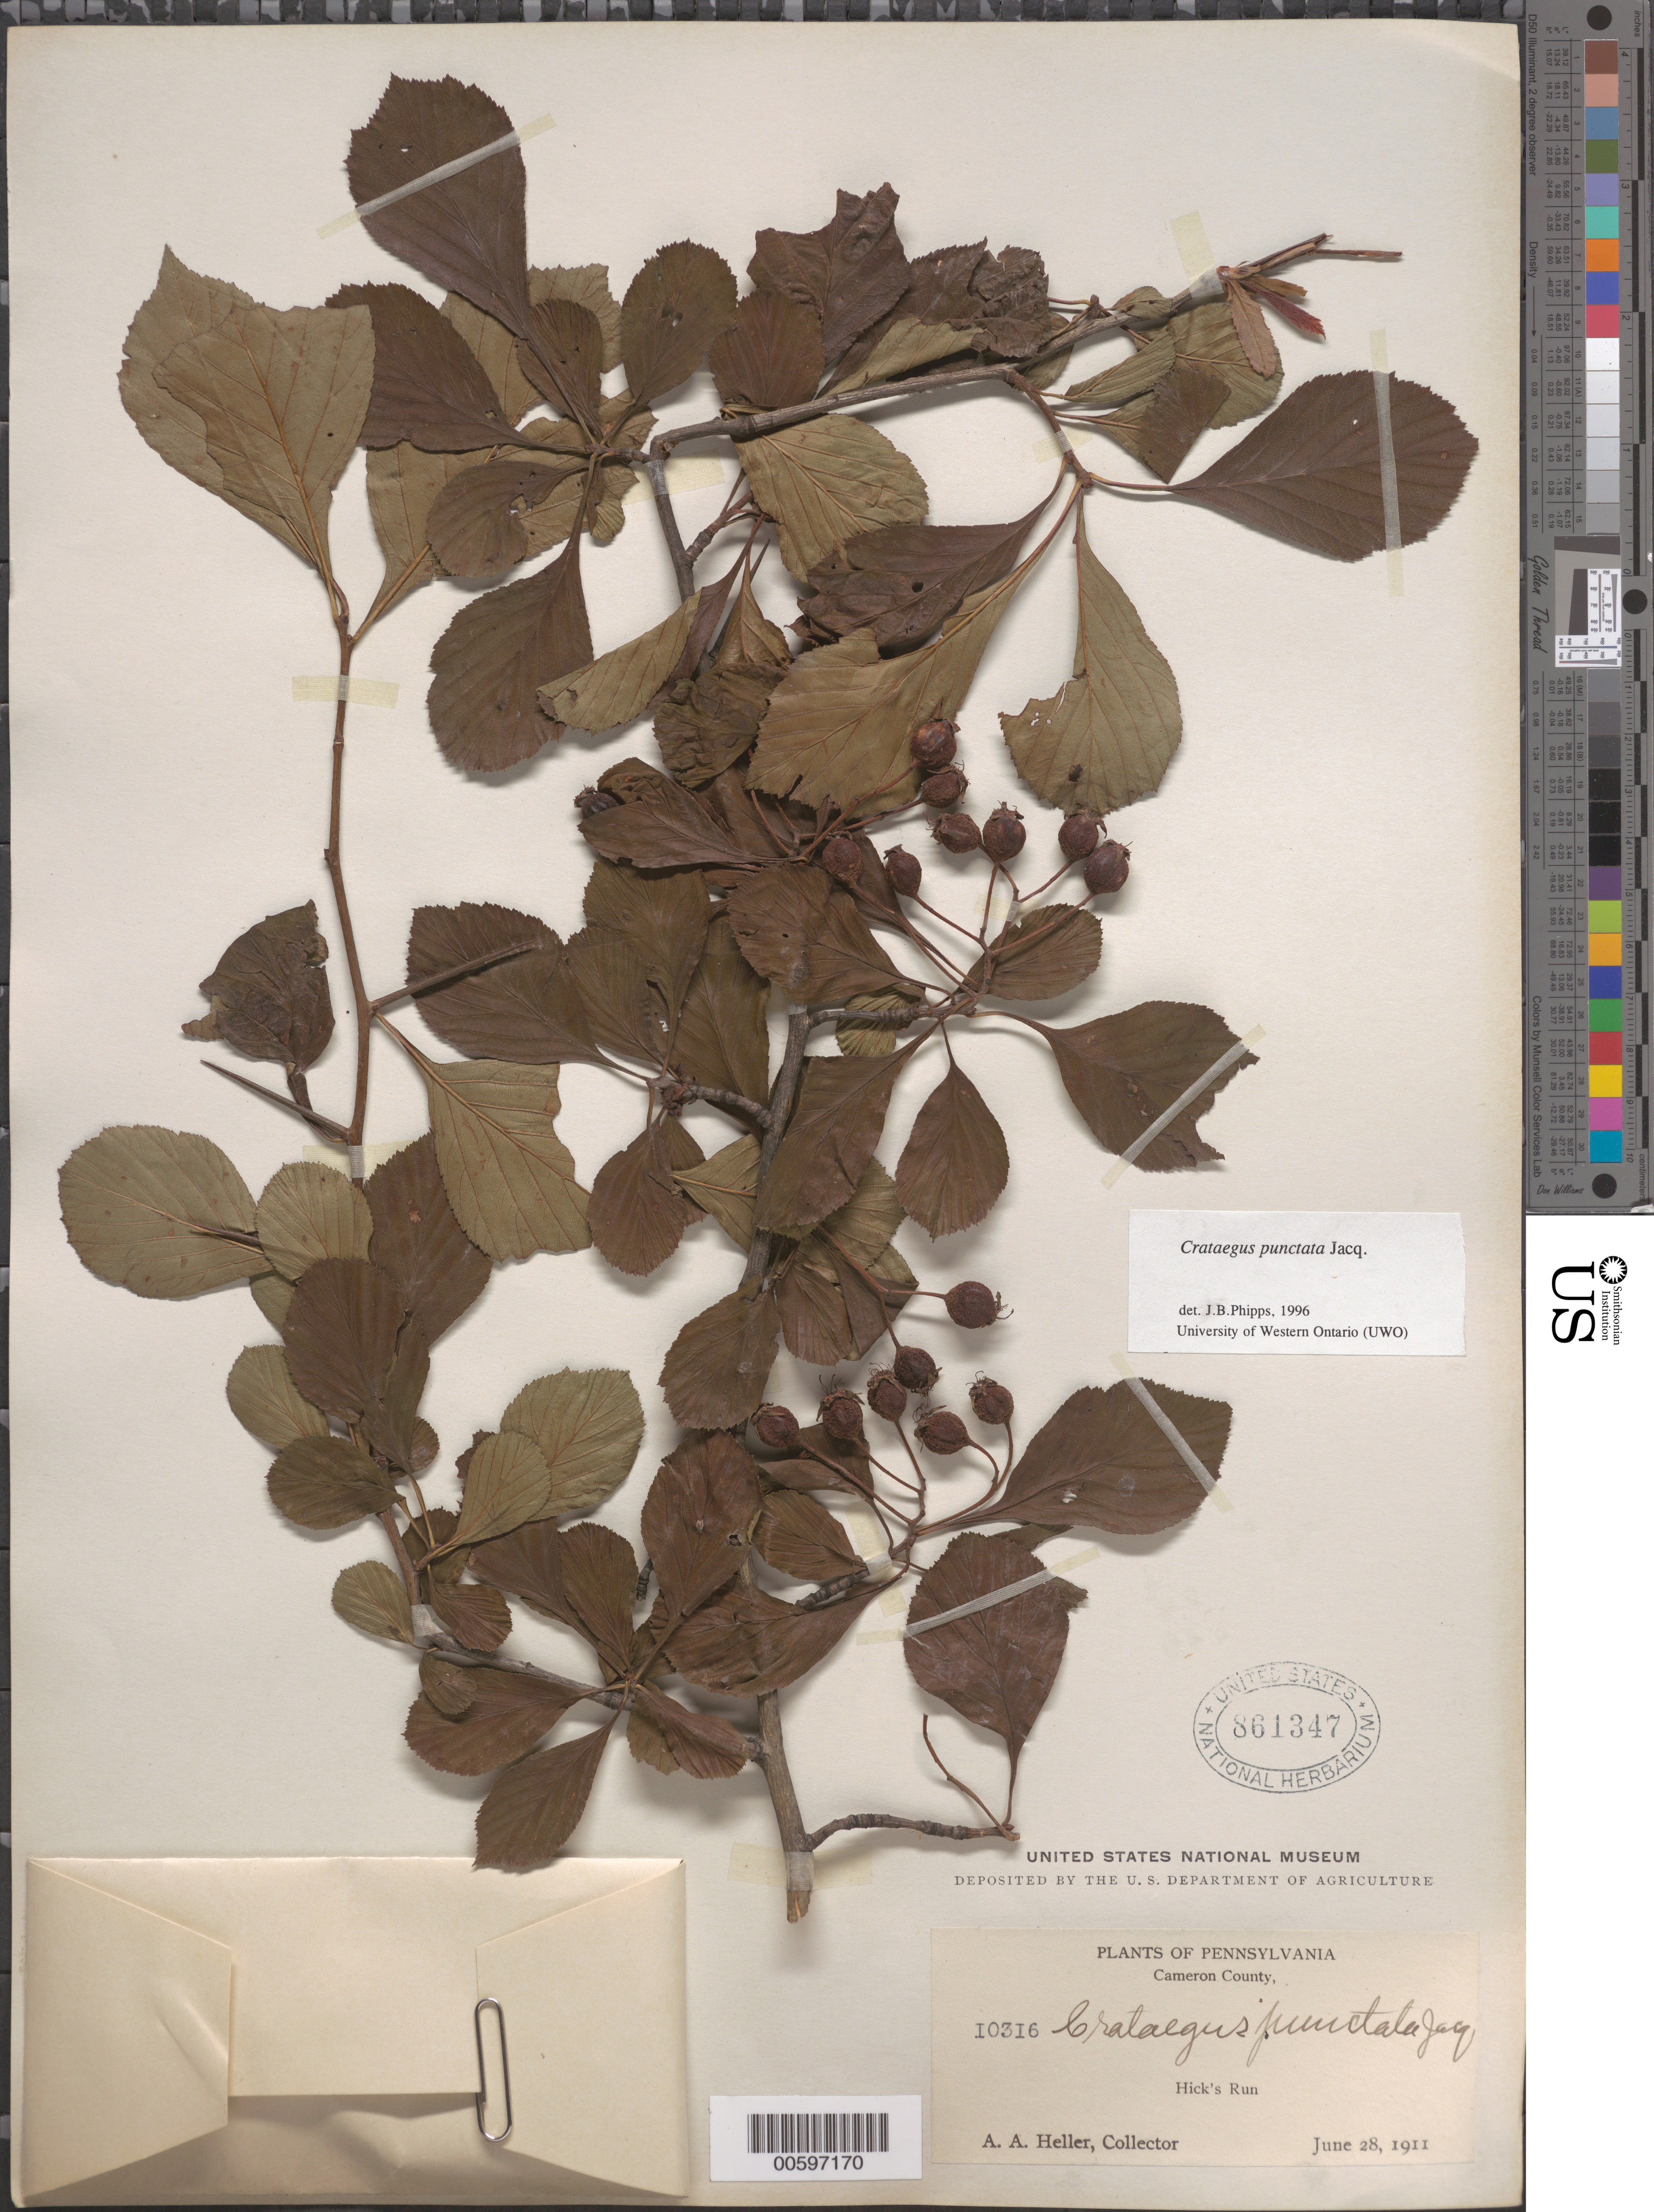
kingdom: Plantae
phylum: Tracheophyta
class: Magnoliopsida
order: Rosales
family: Rosaceae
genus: Crataegus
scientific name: Crataegus punctata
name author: Jacq.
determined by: Phipps, James B., (UWO), University of Western Ontario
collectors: A. A. Heller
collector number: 10306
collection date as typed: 28 Jun 1911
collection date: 1911-06-28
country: United States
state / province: Pennsylvania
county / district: Cameron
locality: Hick's Run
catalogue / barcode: US 861347